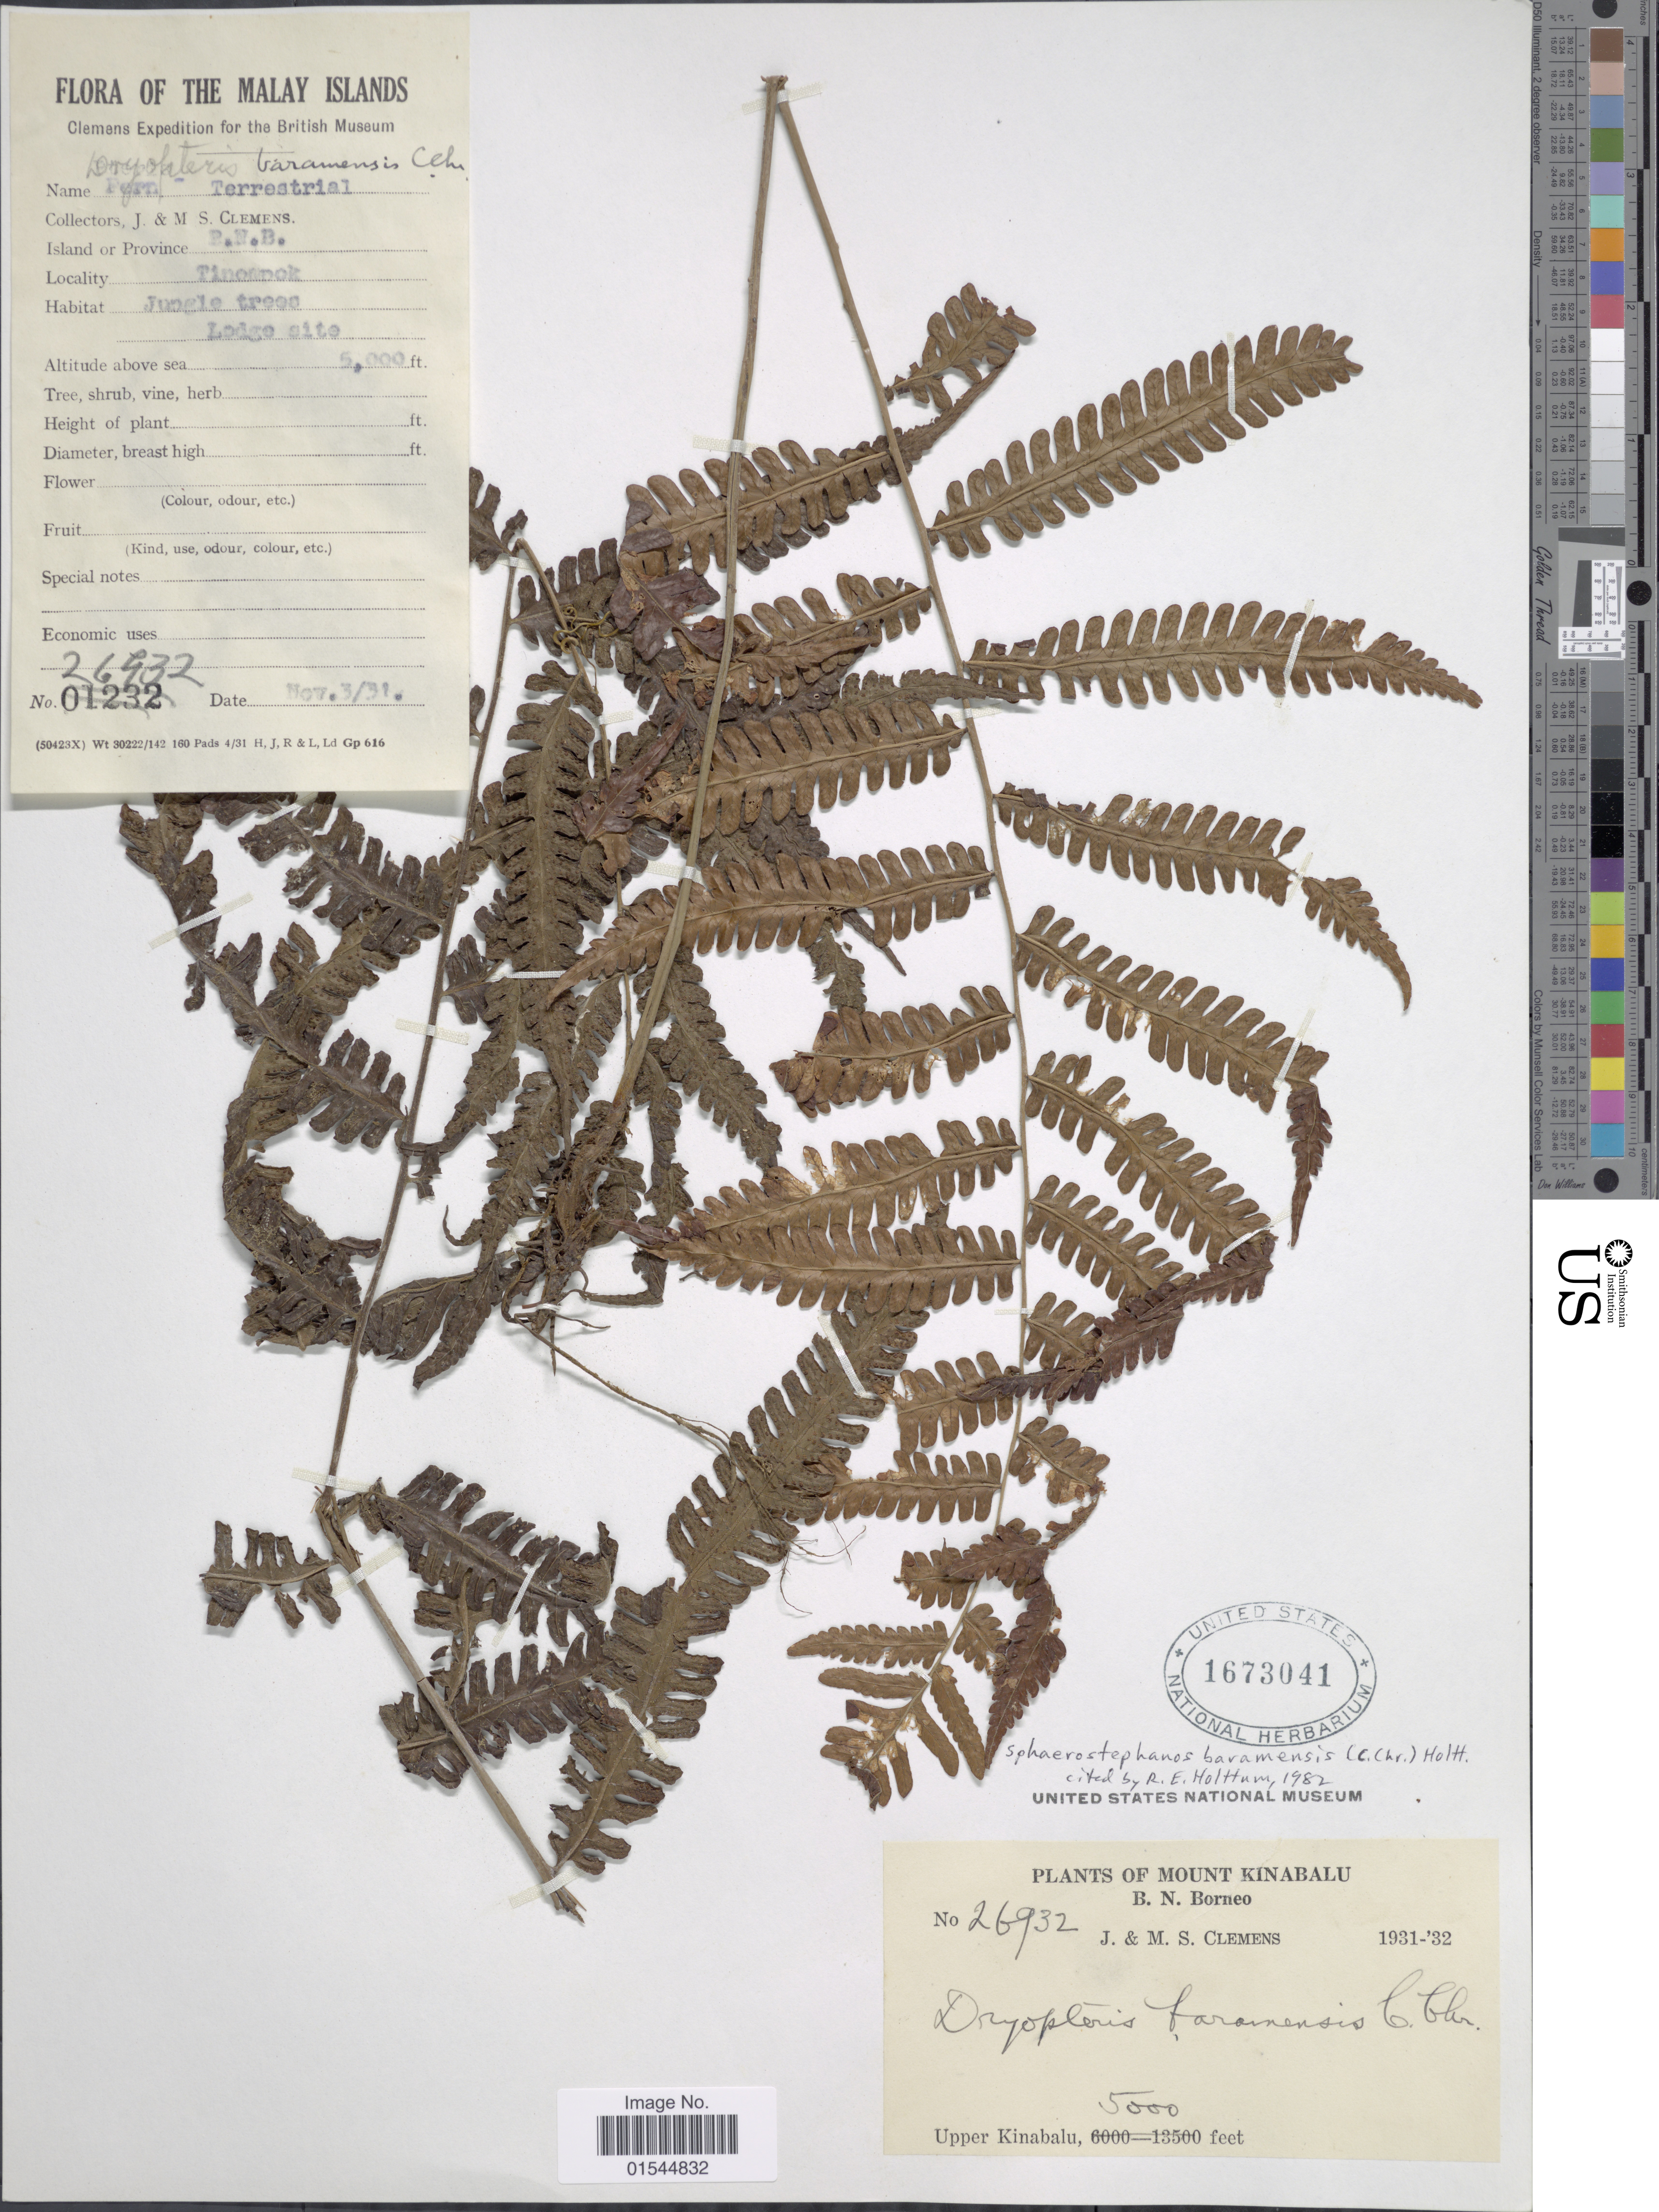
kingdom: Plantae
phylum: Tracheophyta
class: Polypodiopsida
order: Polypodiales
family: Thelypteridaceae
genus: Sphaerostephanos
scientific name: Sphaerostephanos baramensis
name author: (C. Chr.) Holttum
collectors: J. Clemens & M. S. Clemens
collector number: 26932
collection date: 1931-11-03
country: Malaysia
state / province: Sabah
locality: Malay Islands, Mount Kinabalu, B. N.Borneo, upper Kinabalu, B.N.B., Tinompok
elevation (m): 1524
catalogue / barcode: US 1673041